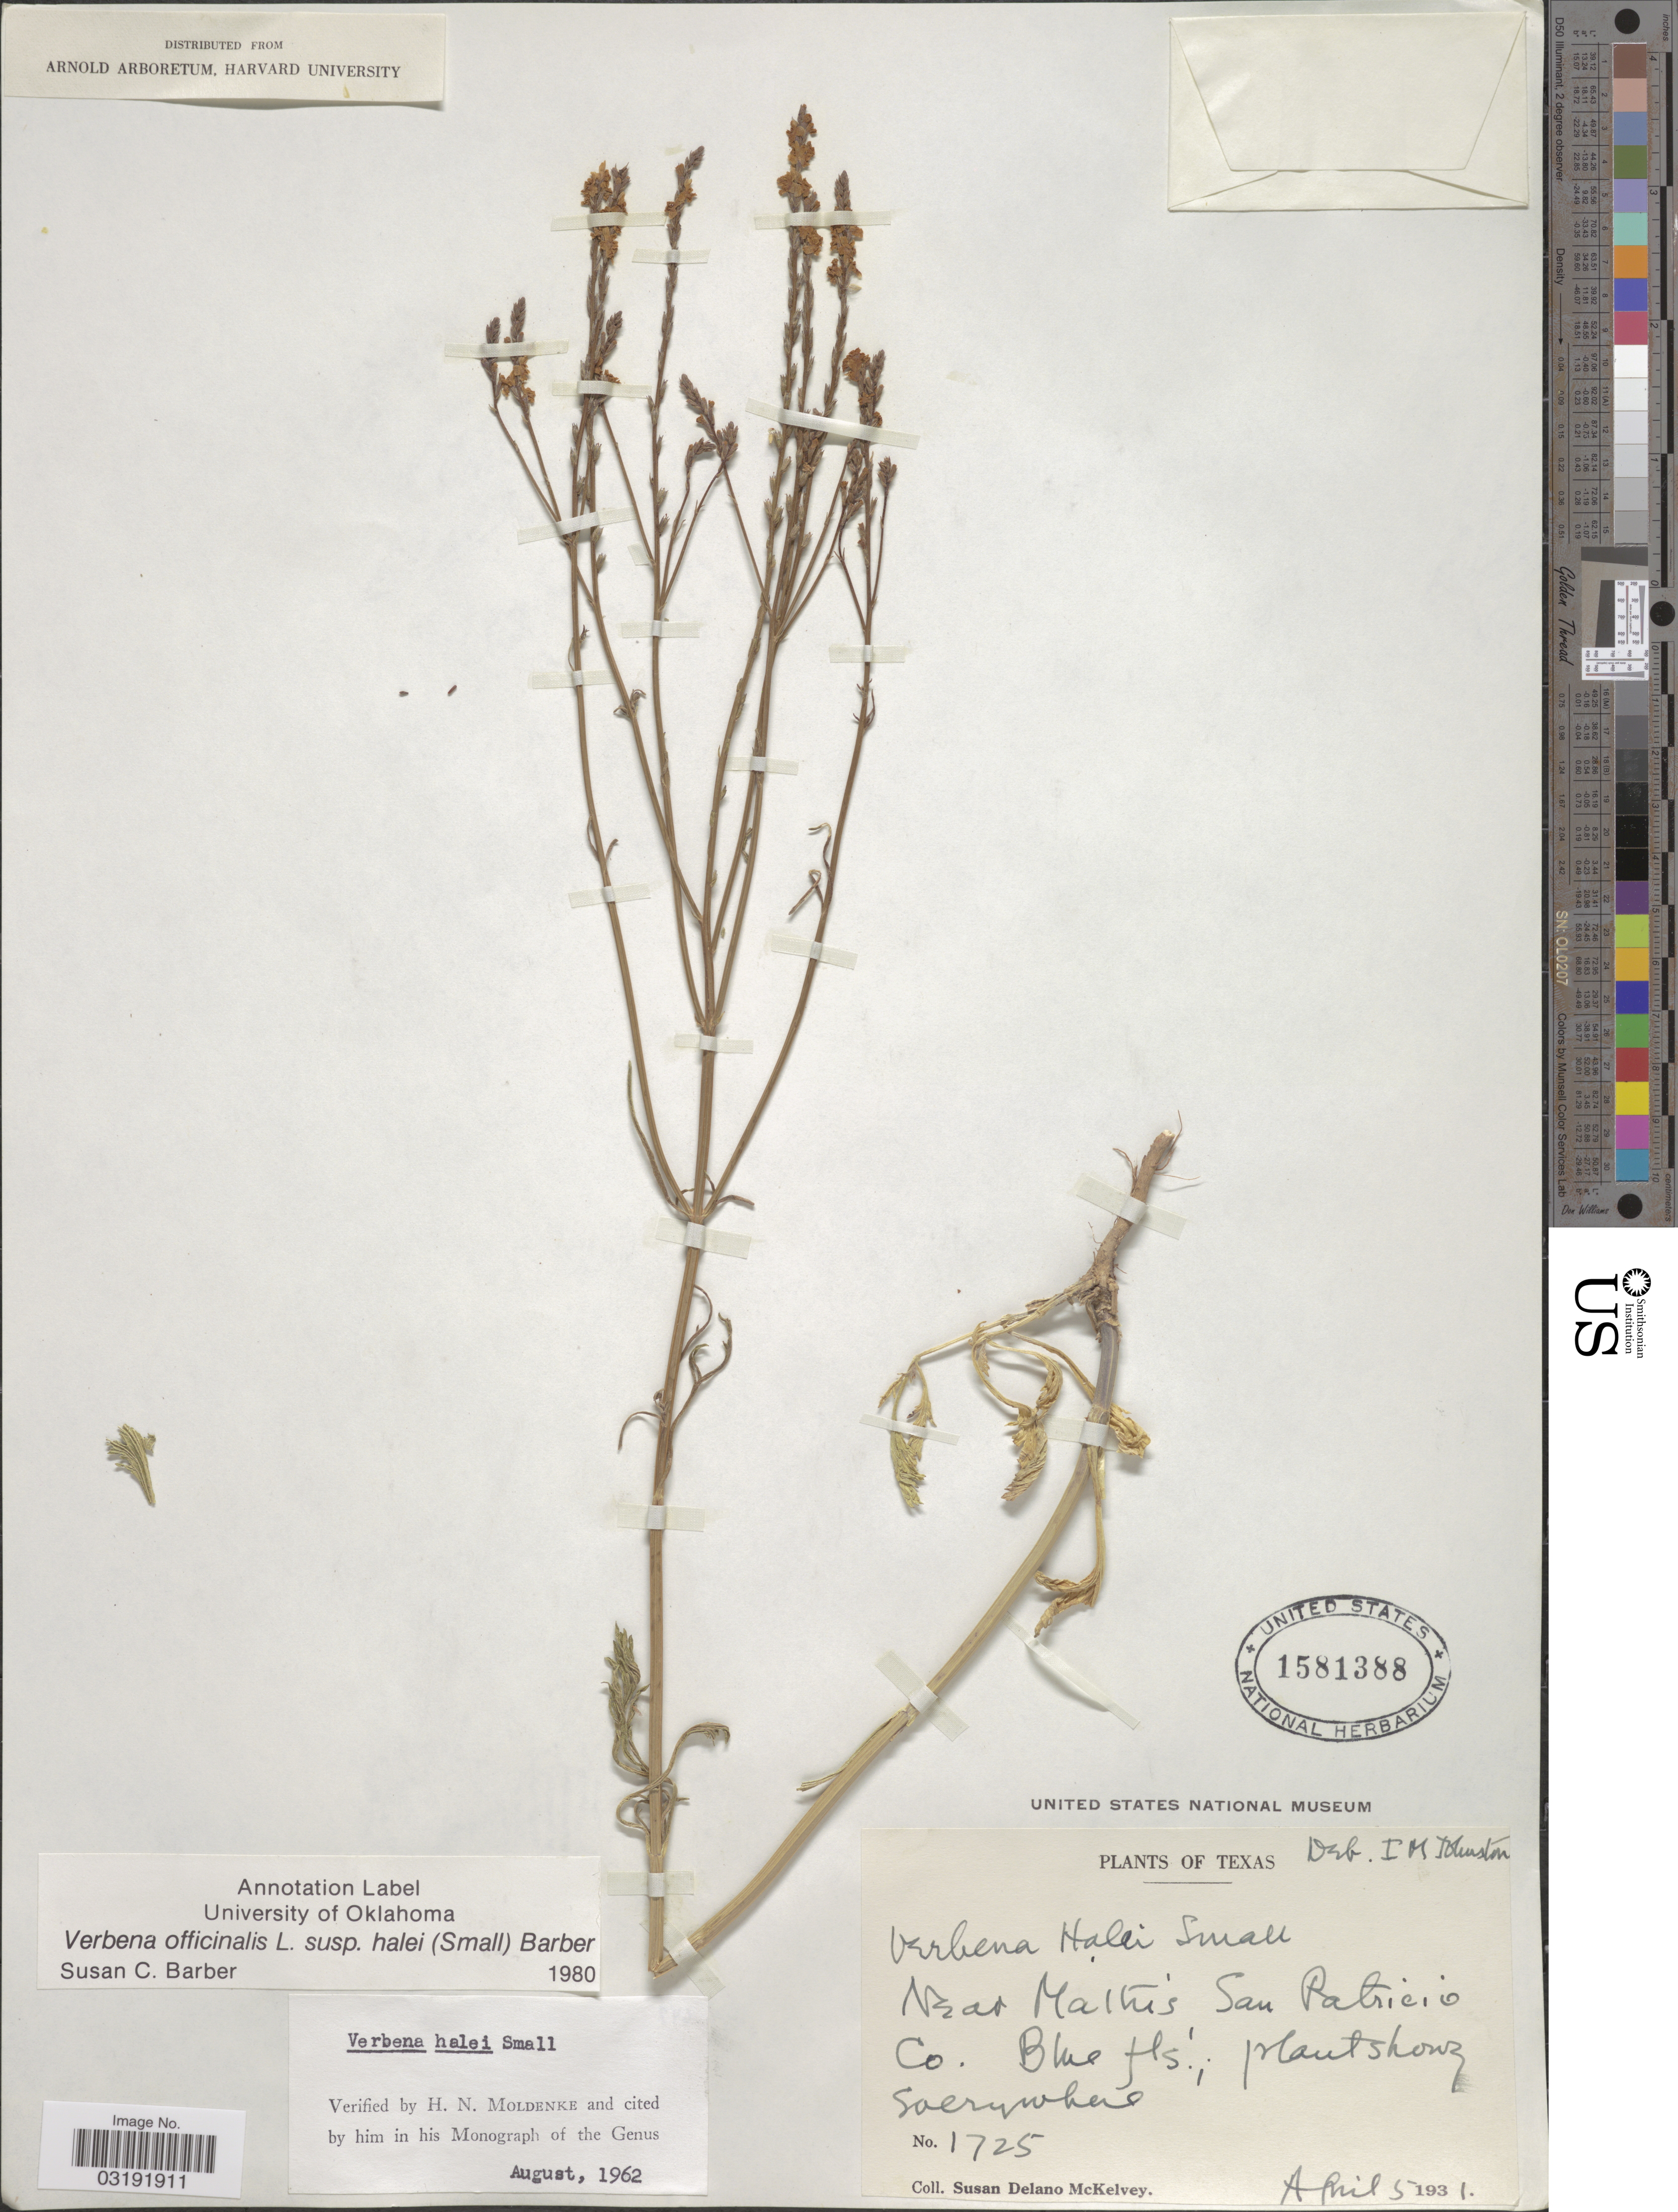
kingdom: Plantae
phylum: Tracheophyta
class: Magnoliopsida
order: Lamiales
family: Verbenaceae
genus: Verbena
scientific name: Verbena officinalis subsp. halei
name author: L.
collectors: S. A. McKelvey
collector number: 1725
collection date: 1931-04-05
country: United States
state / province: Texas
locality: Near Malthis, San Patricio Co.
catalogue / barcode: US 1581388